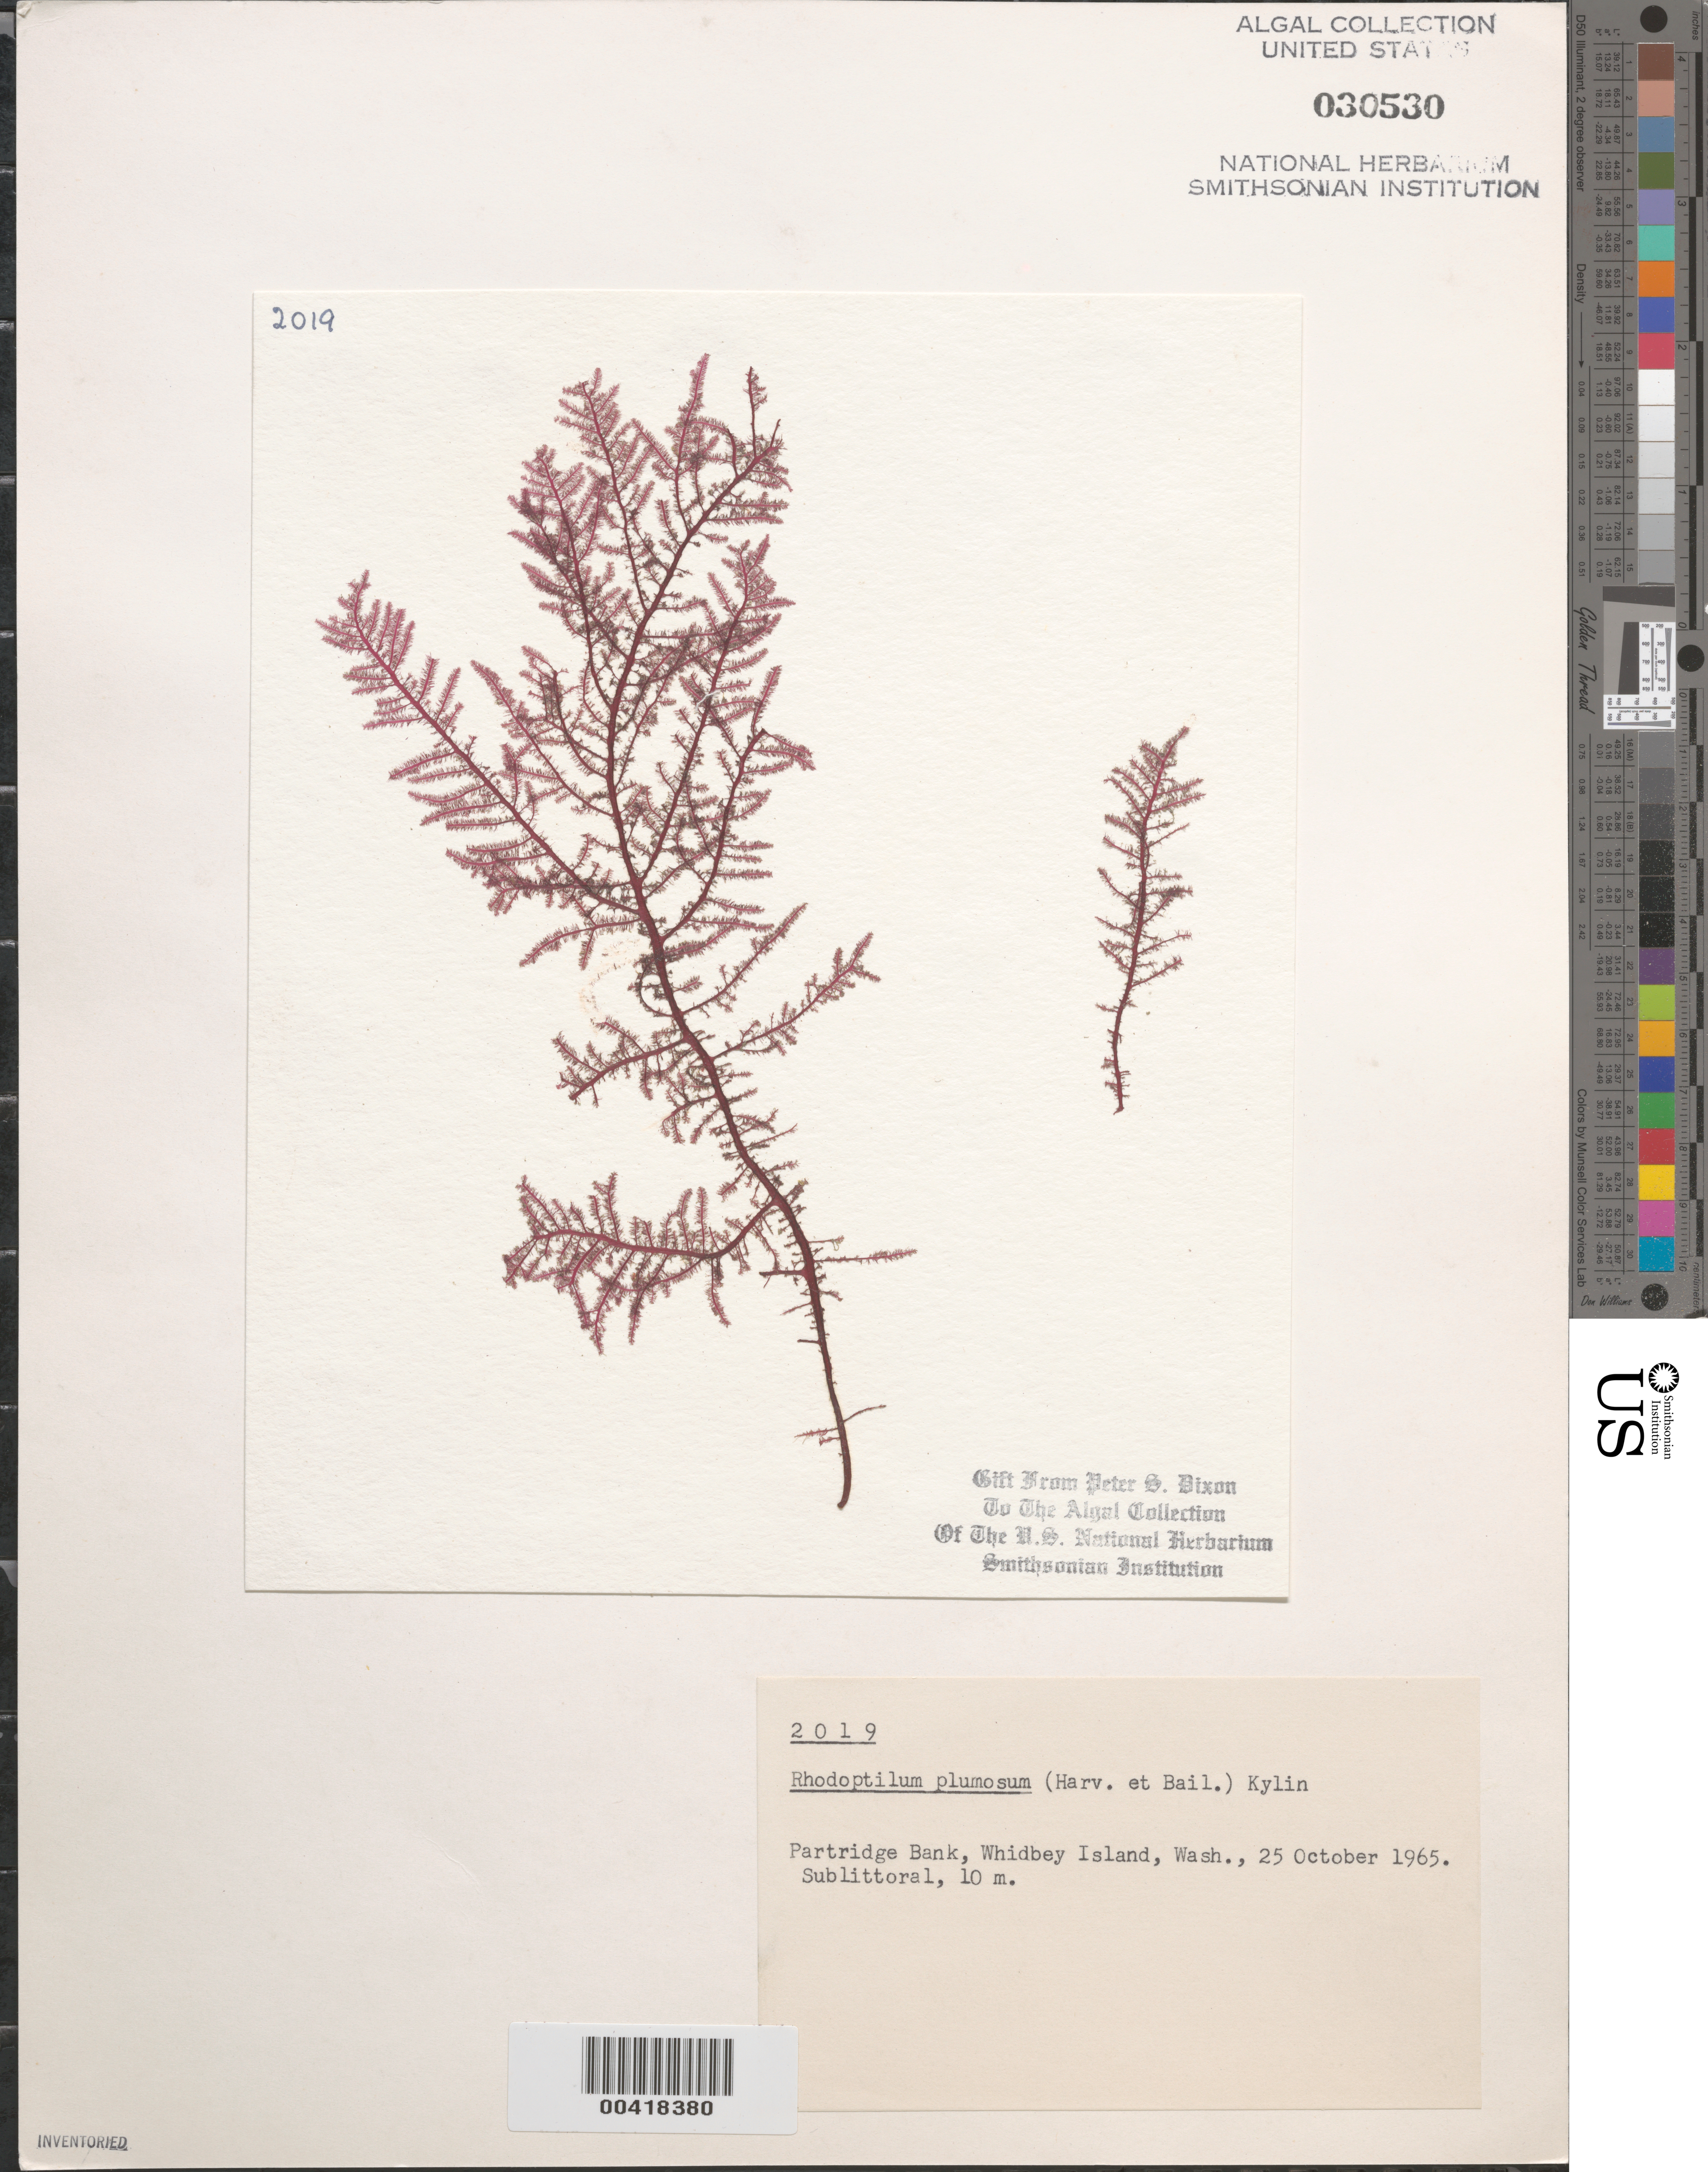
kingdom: Plantae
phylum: Rhodophyta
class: Florideophyceae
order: Ceramiales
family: Dasyaceae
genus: Rhodoptilum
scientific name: Rhodoptilum plumosum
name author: (Harv. & Bail.) Kylin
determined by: Dixon, P. S.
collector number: PSD 2019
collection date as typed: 25 Oct 1965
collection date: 1965-10-25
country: United States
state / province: Washington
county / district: Island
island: Whidbey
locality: Partridge Bank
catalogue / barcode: US 30530